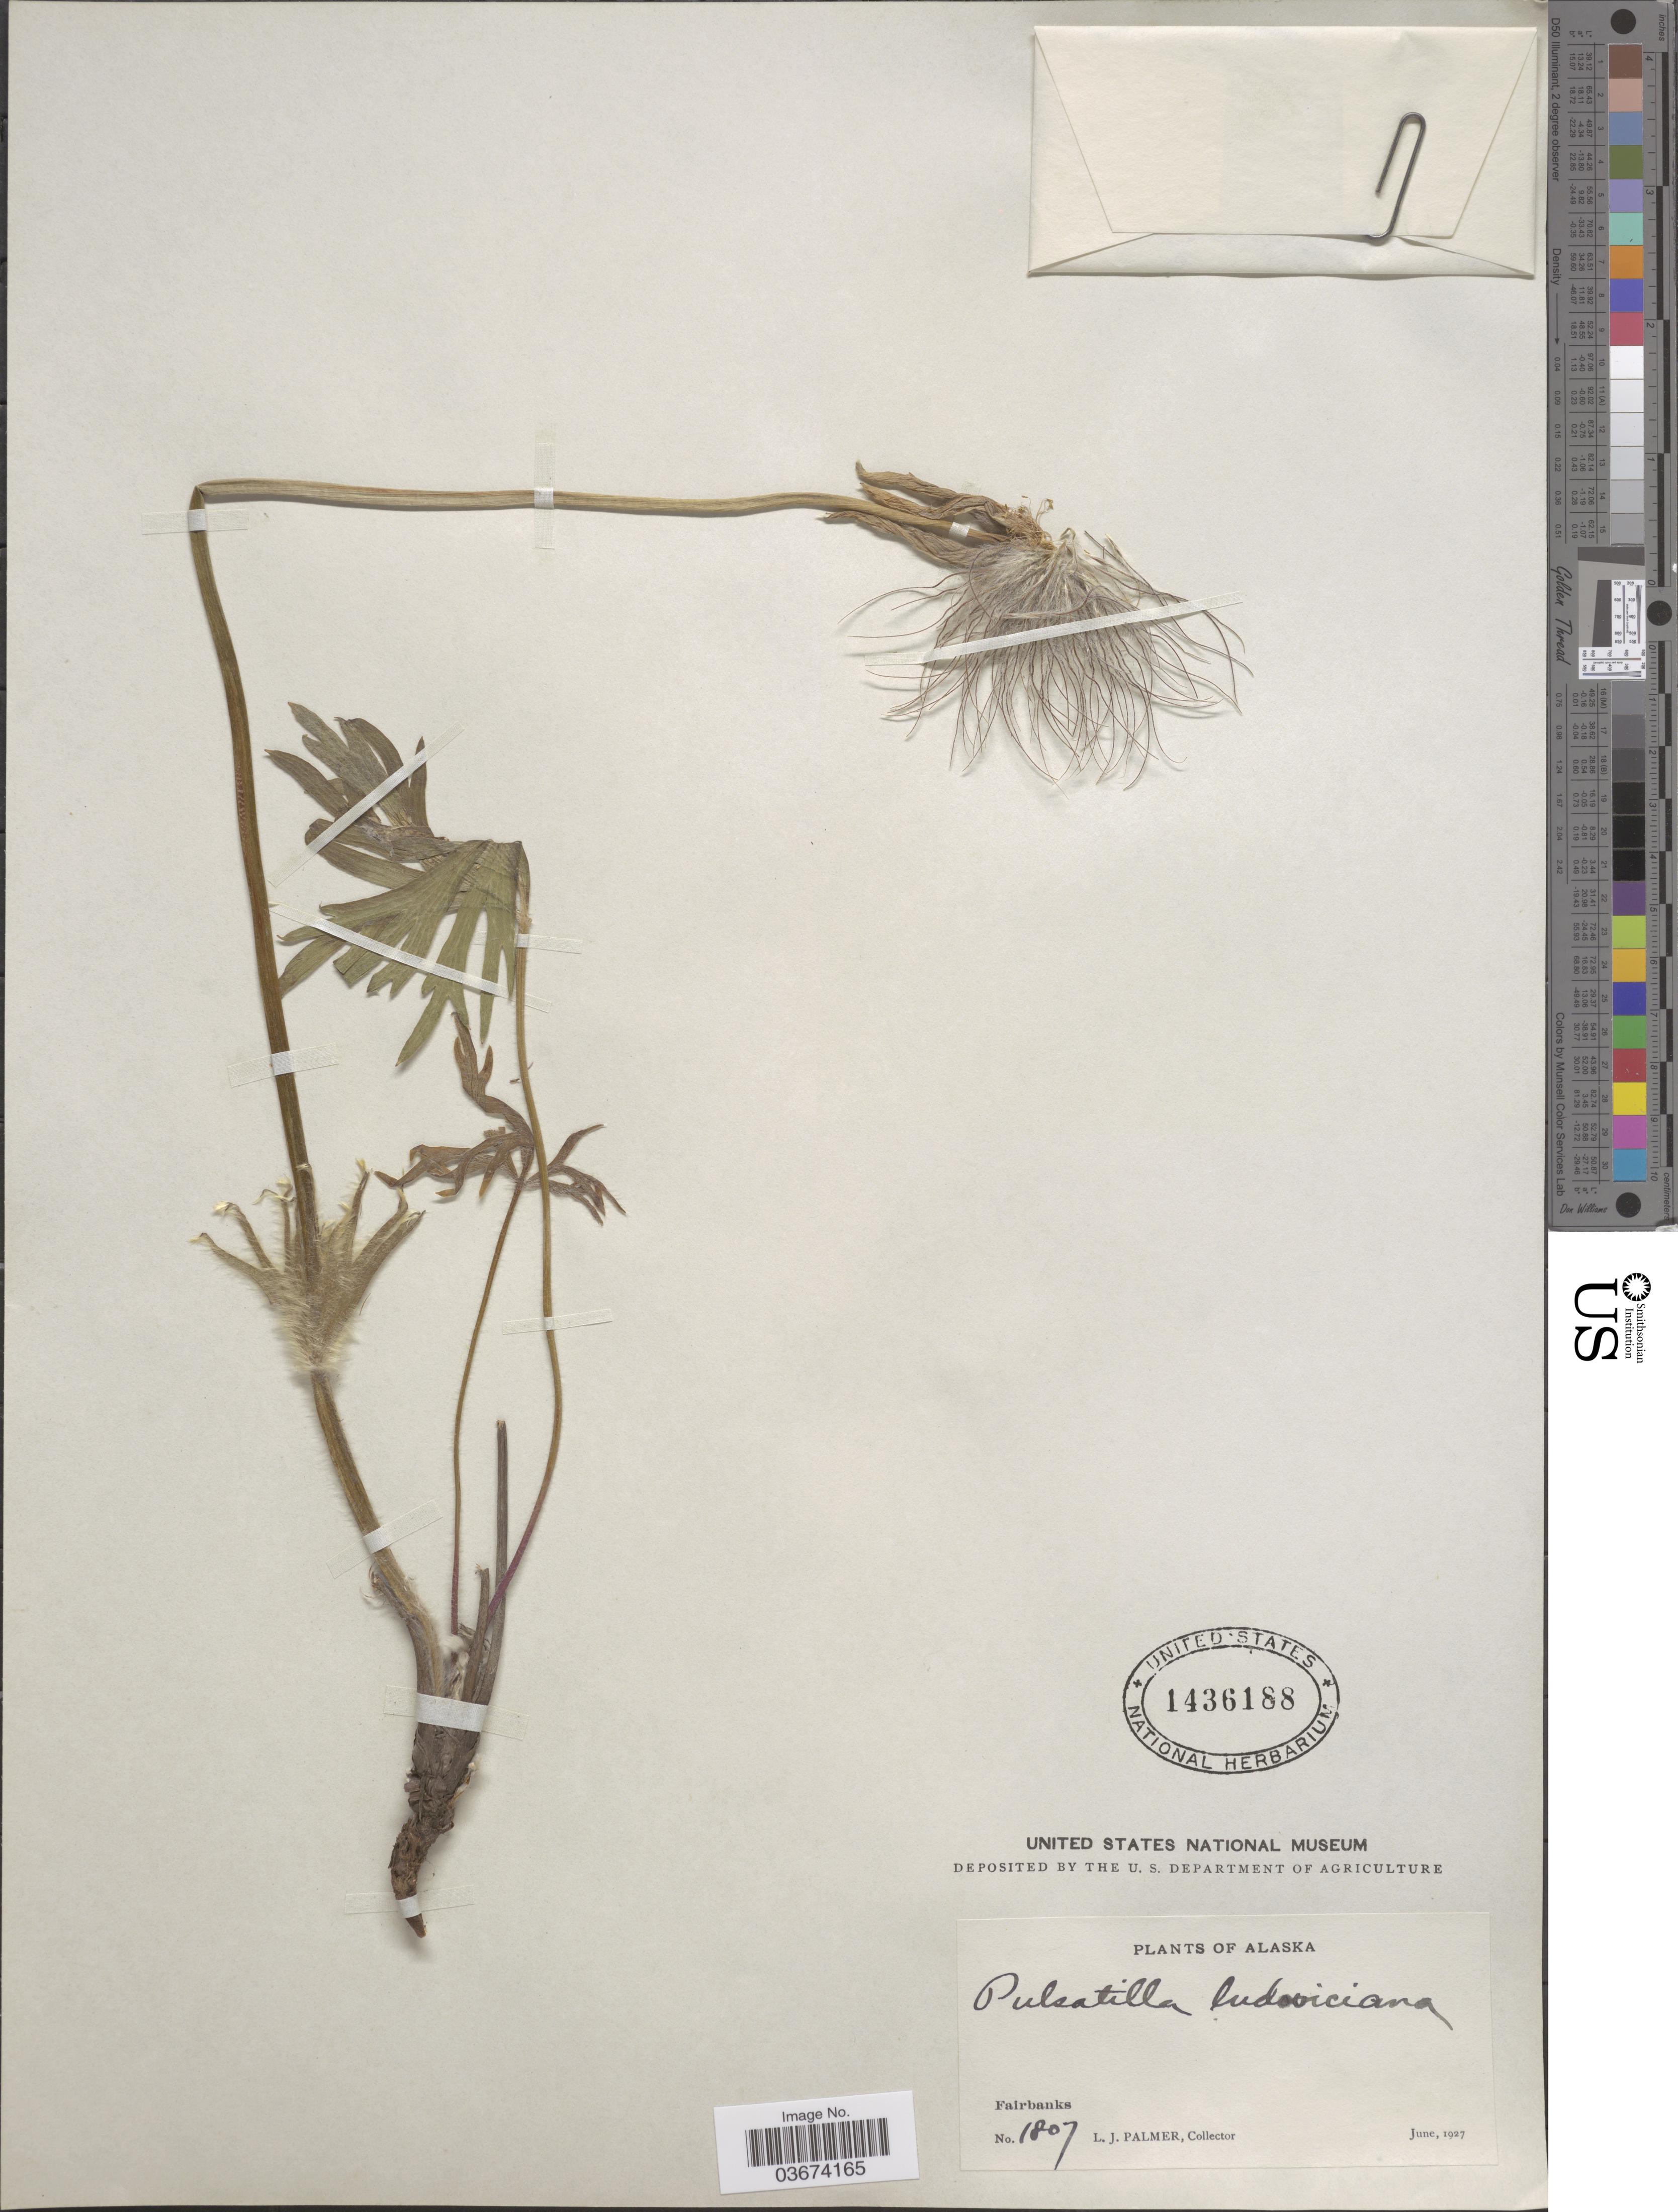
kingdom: Plantae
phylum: Tracheophyta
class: Magnoliopsida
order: Ranunculales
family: Ranunculaceae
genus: Pulsatilla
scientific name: Pulsatilla nuttalliana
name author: (DC.) Bercht. & J. Presl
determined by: Strong, Mark T., (BOT), Smithsonian Institution - National Museum of Natural History (UNITED STATES)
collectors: L. J. Palmer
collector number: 1807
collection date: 1927-06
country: United States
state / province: Alaska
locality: Fairbanks.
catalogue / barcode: US 1436188